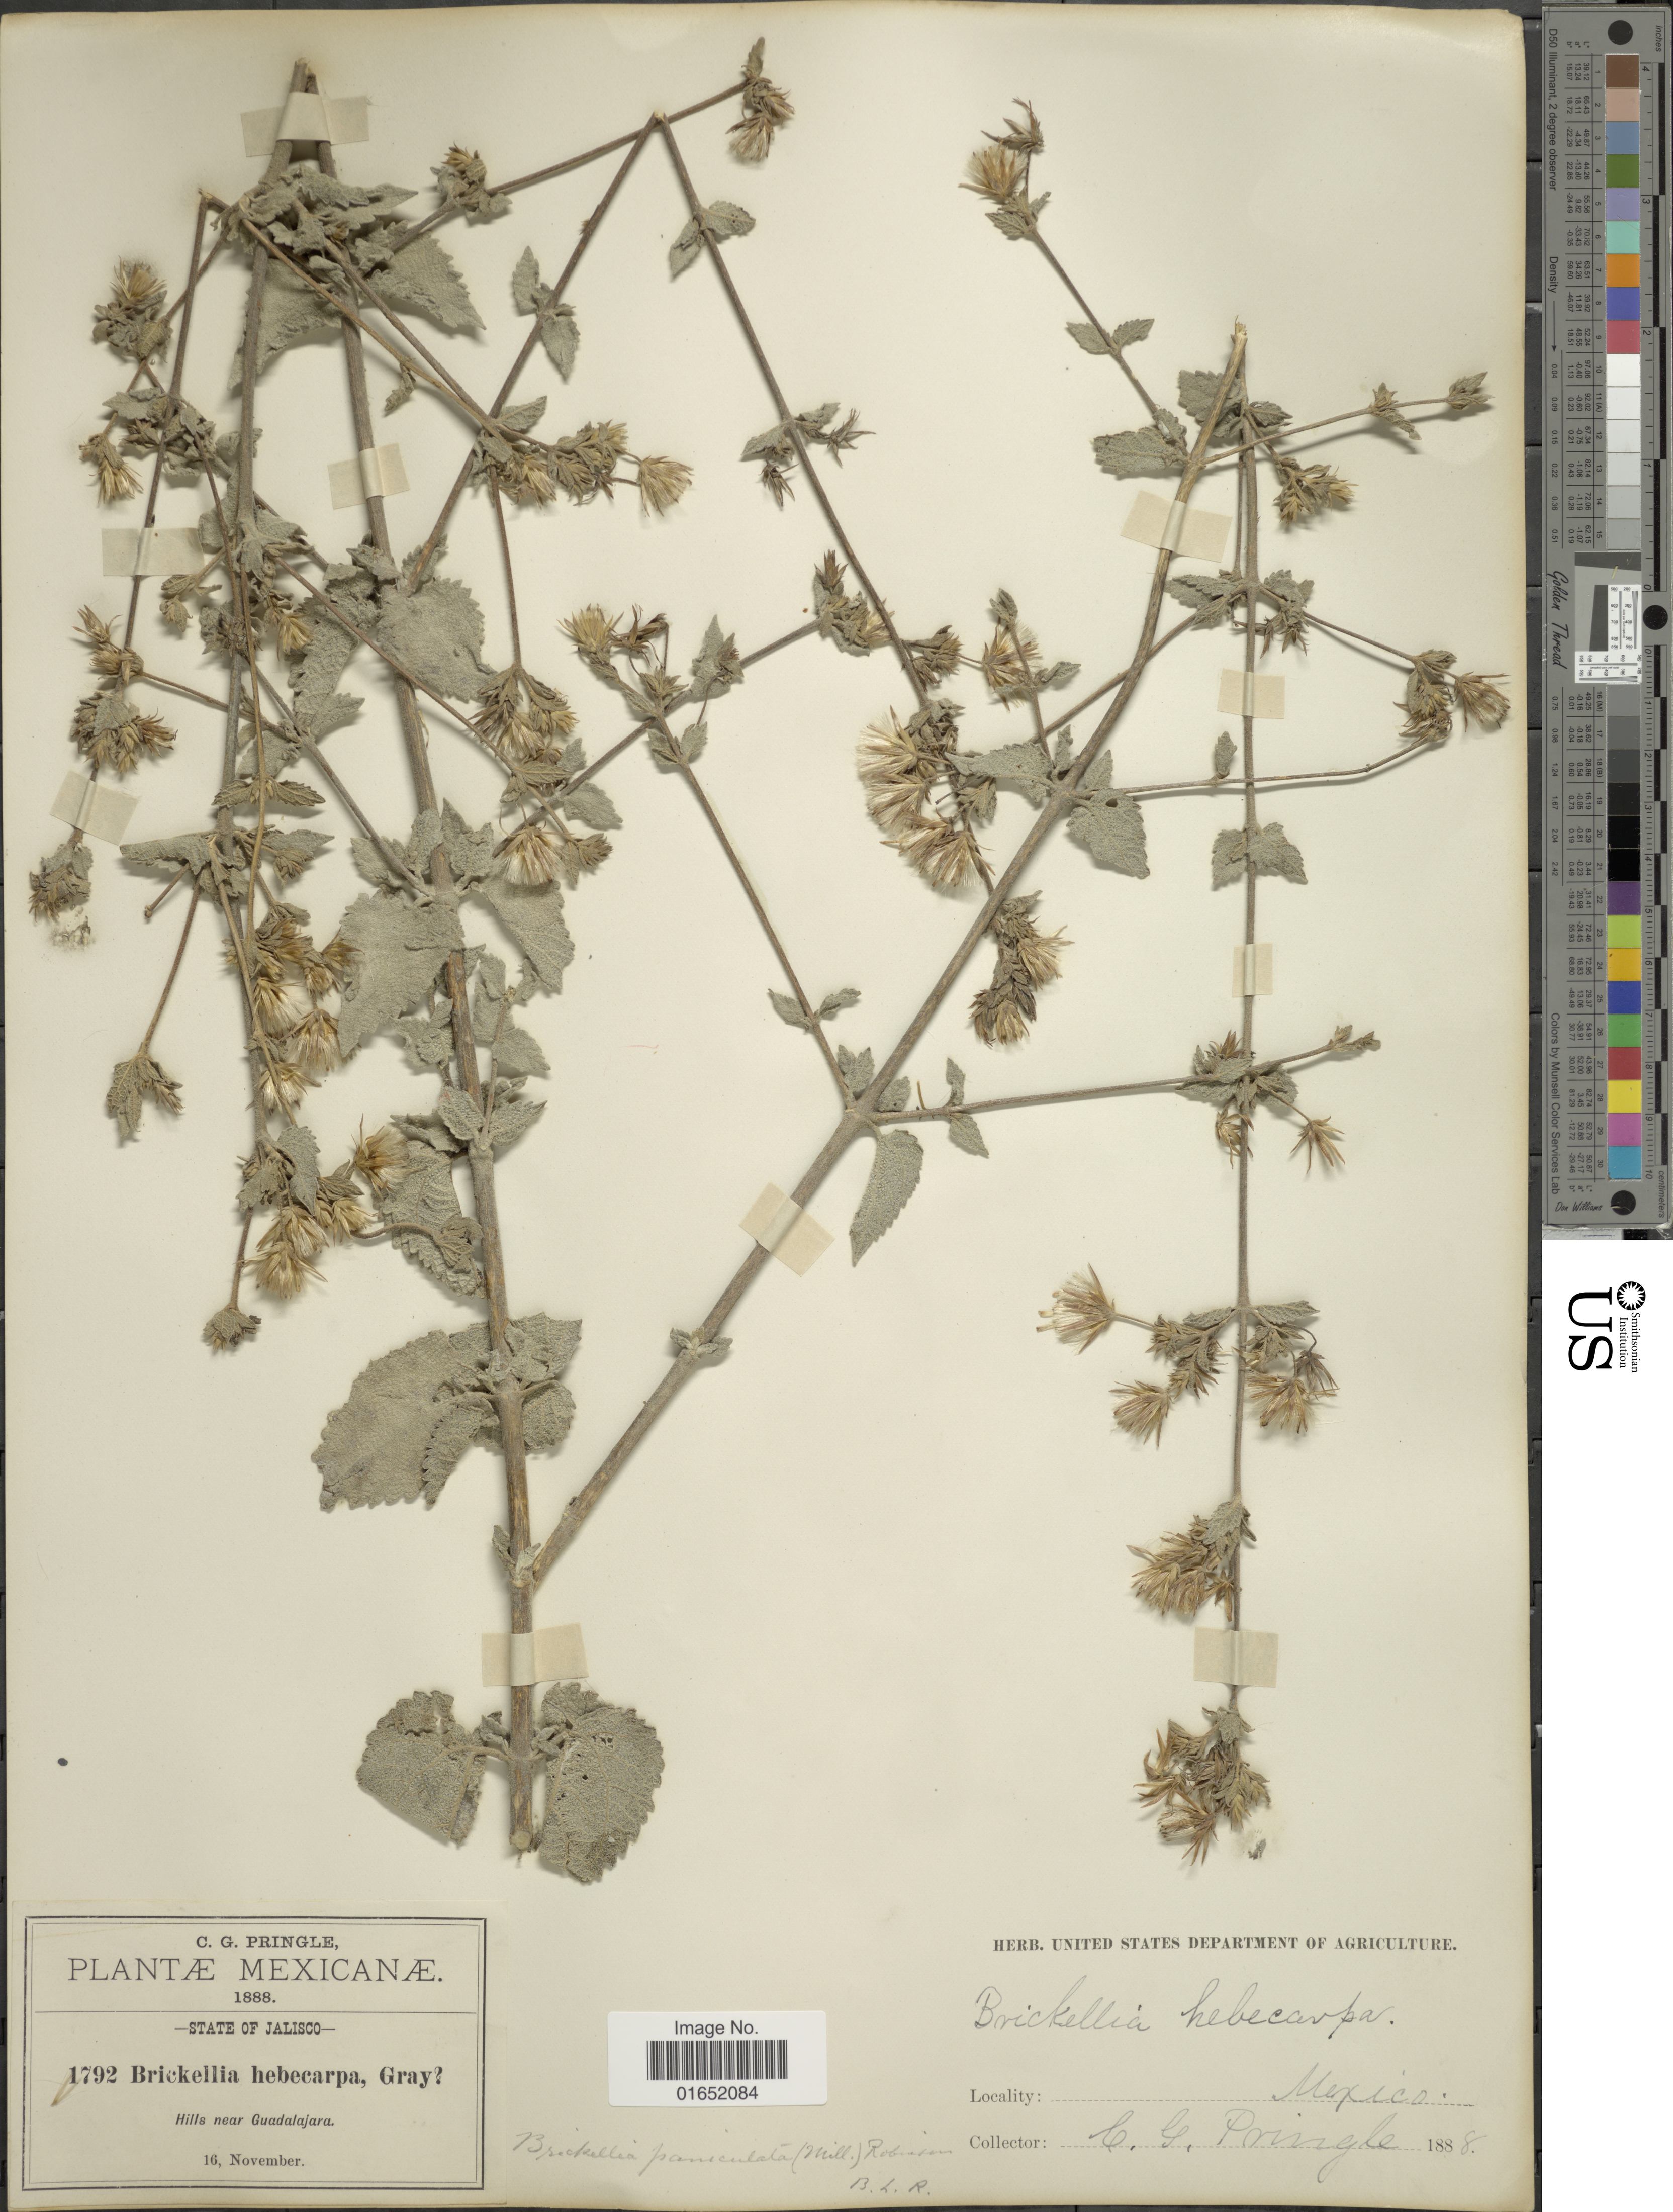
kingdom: Plantae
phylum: Tracheophyta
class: Magnoliopsida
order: Asterales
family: Asteraceae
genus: Brickellia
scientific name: Brickellia paniculata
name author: (Mill.) B.L. Rob.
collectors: C. G. Pringle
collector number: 1792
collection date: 1888-11-16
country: Mexico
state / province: Jalisco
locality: Hills near Guadalajara